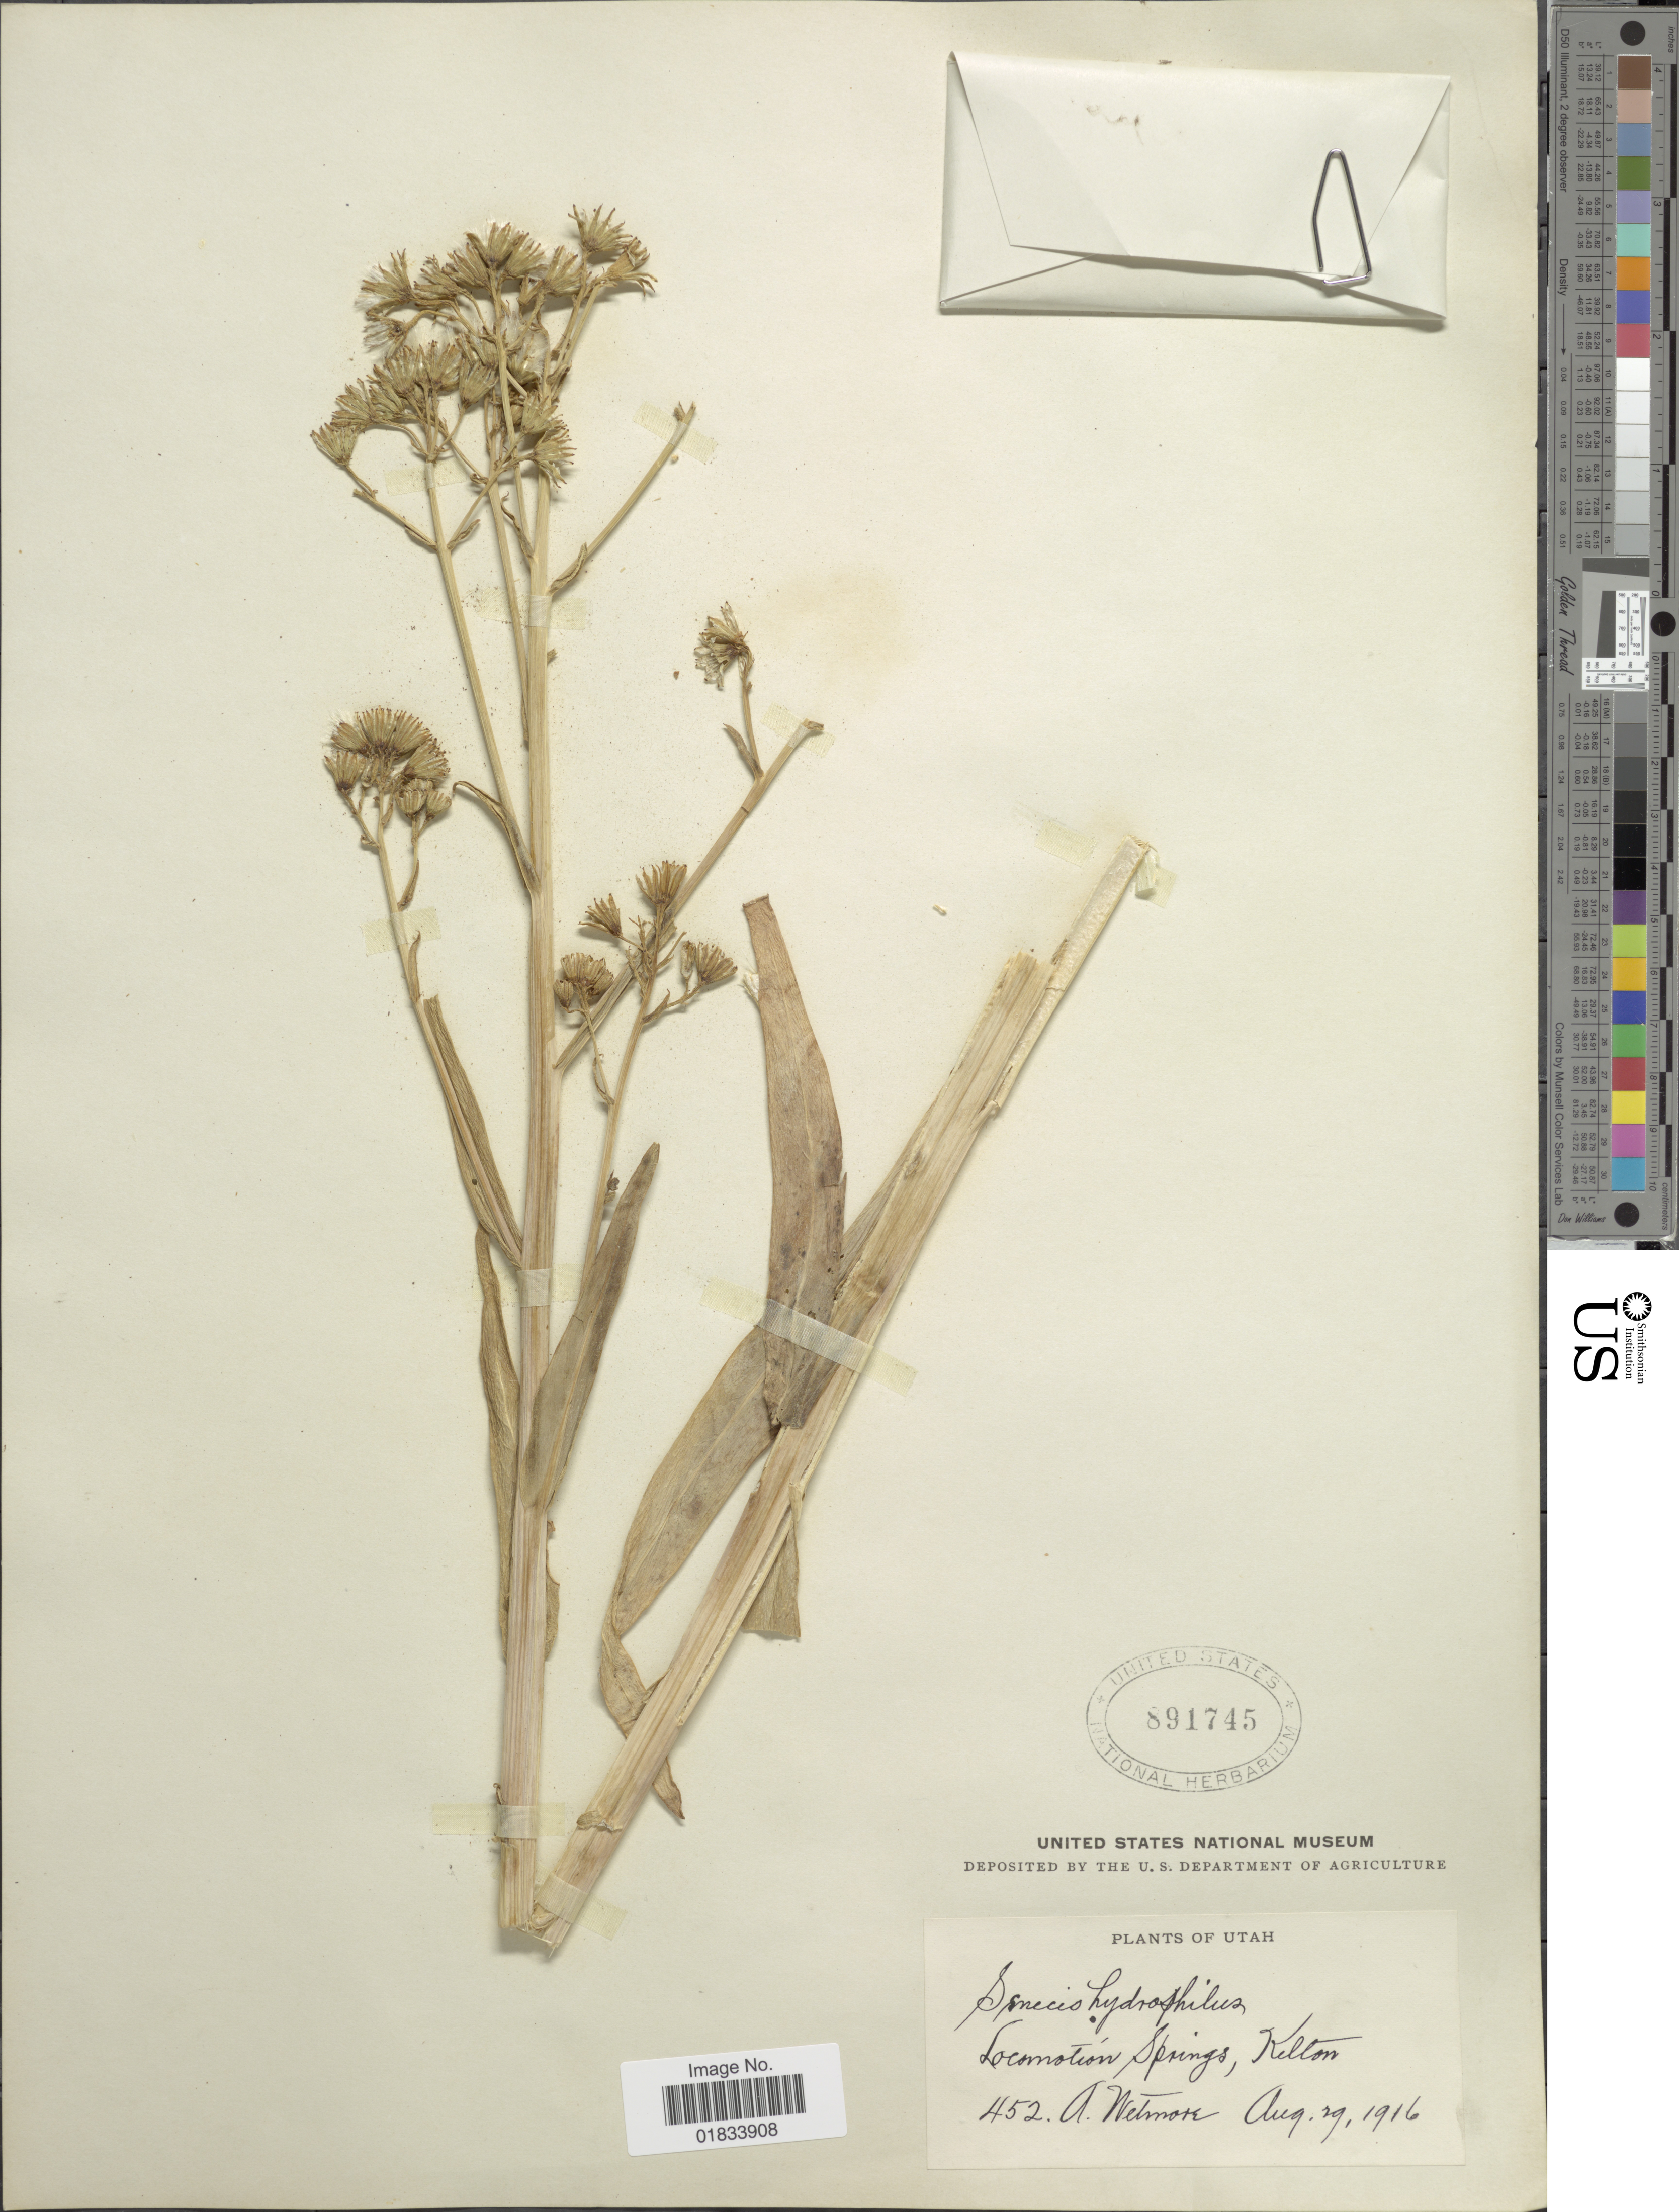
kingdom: Plantae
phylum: Tracheophyta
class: Magnoliopsida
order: Asterales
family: Asteraceae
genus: Senecio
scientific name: Senecio hydrophilus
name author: Nutt.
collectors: A. Wetmore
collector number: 452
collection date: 1916-08-29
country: United States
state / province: Utah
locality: Locomotion Springs, Kelton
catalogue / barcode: US 891745